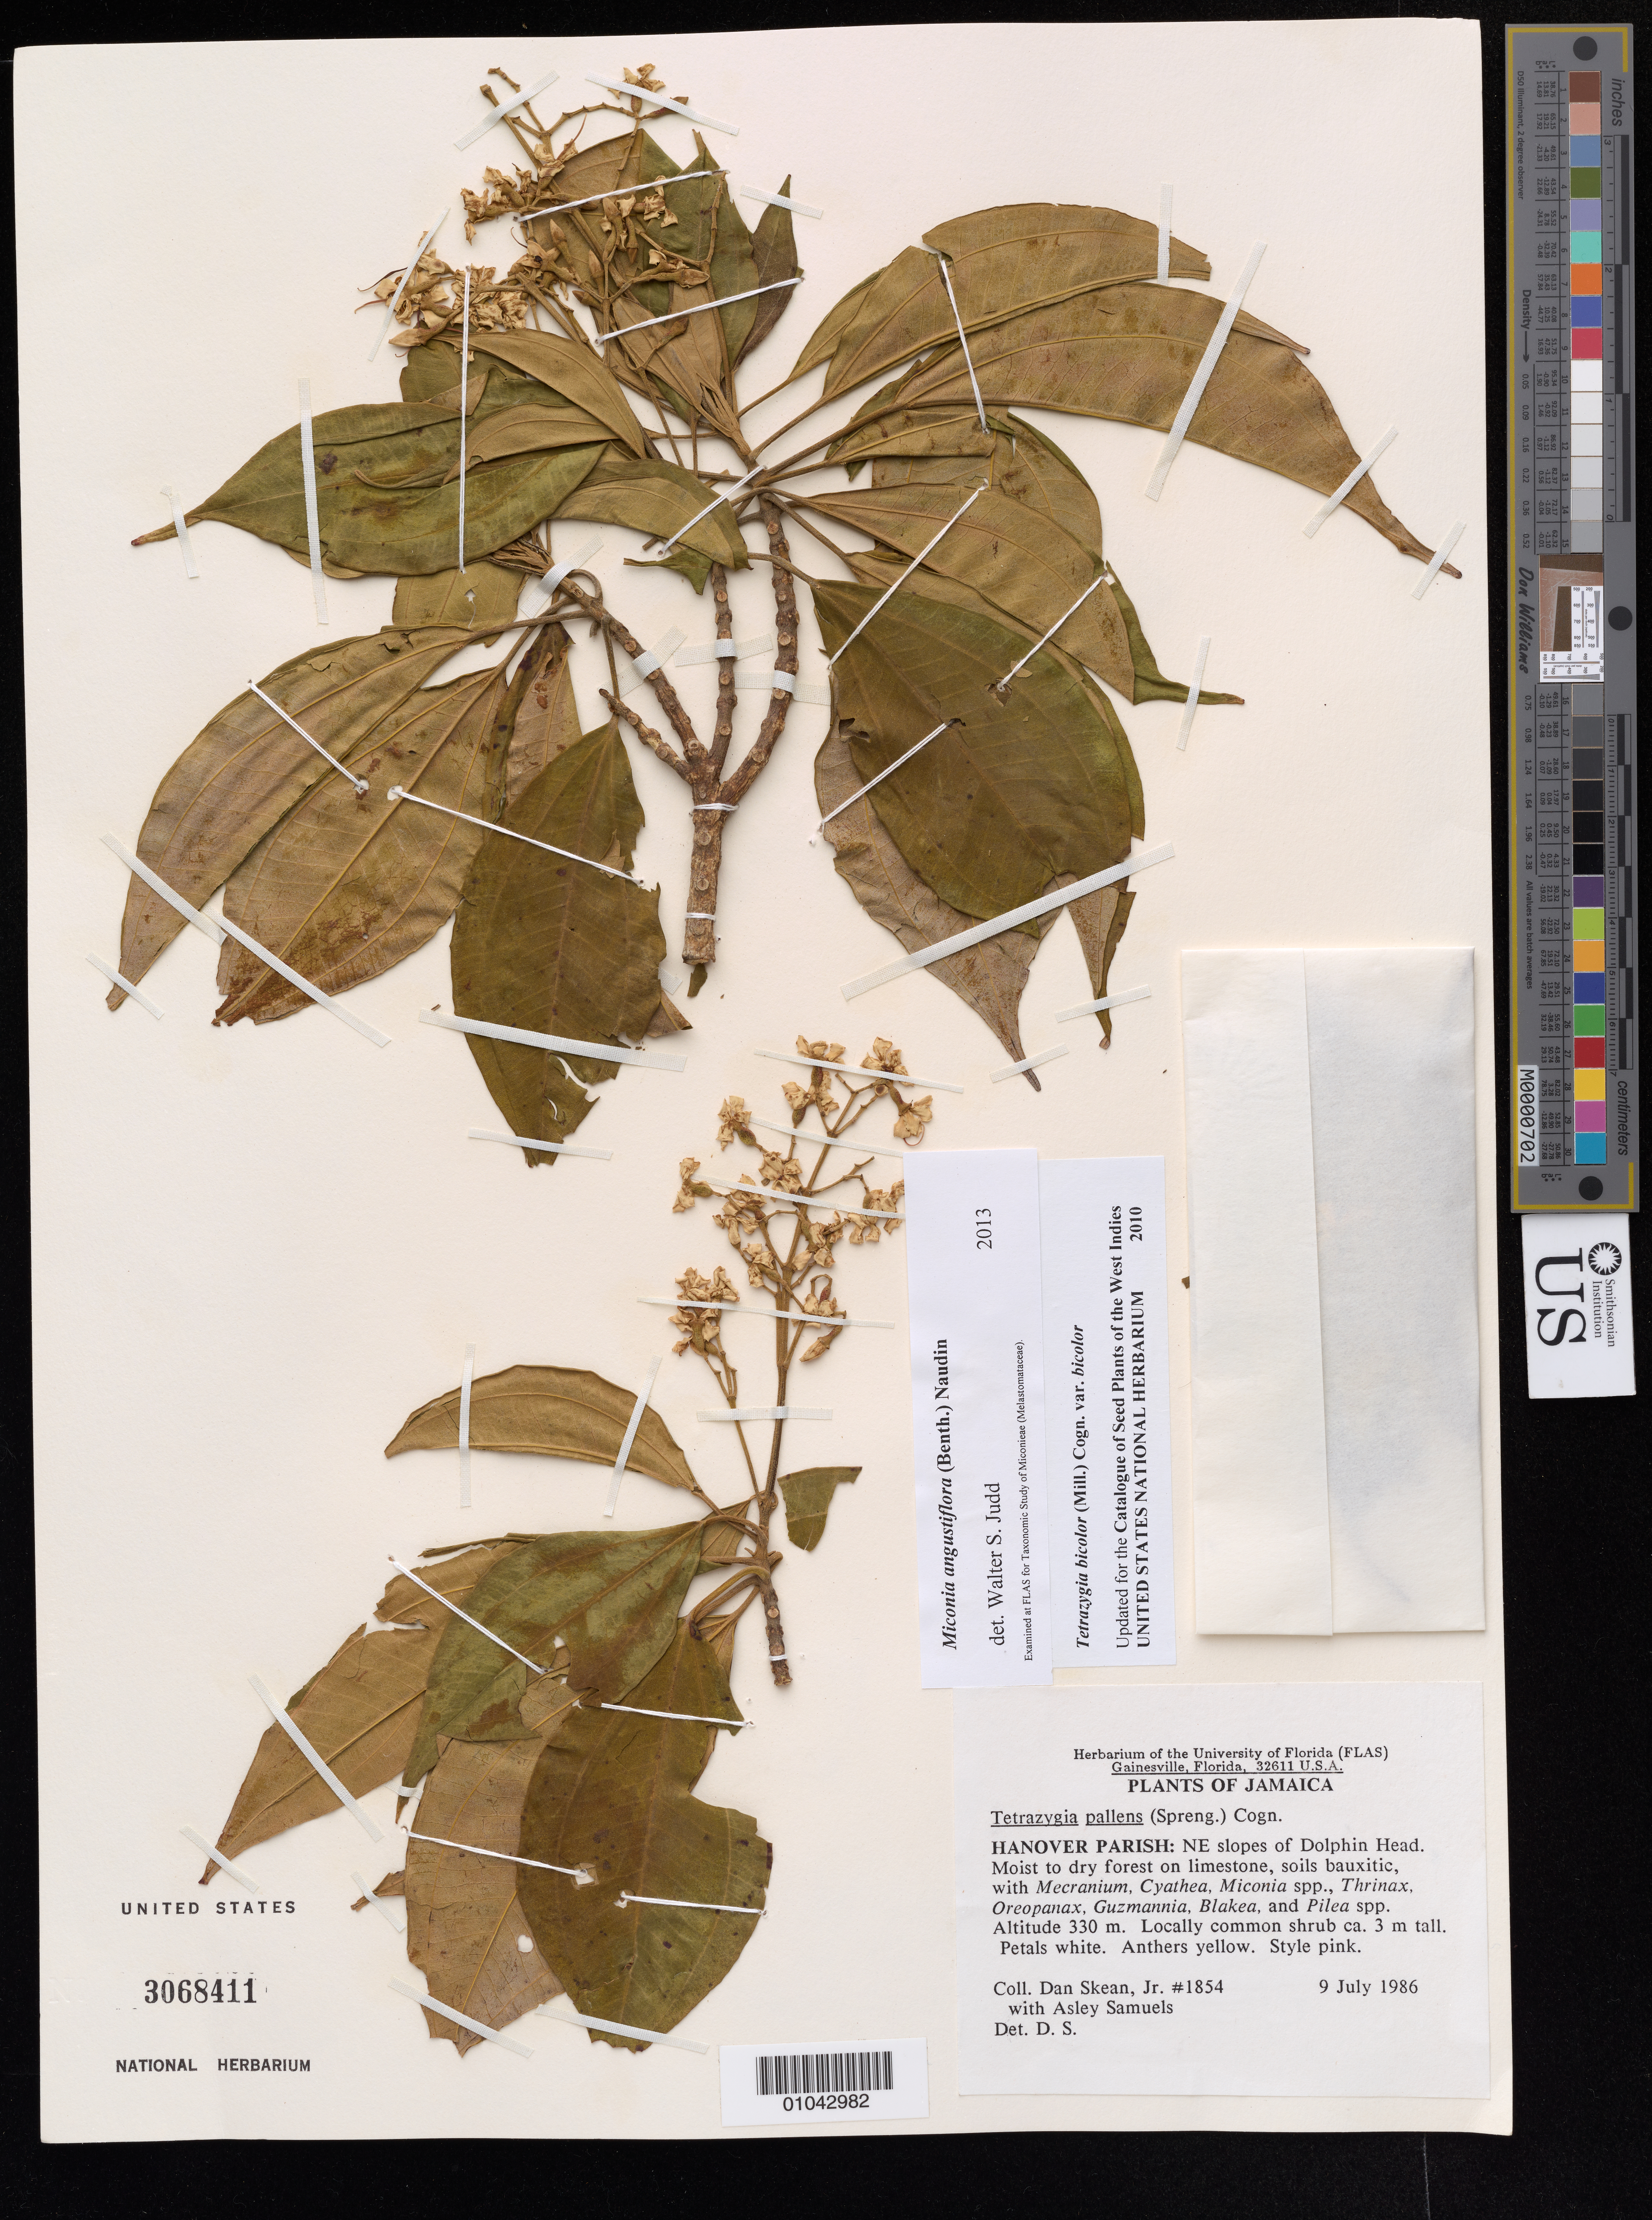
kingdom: Plantae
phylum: Tracheophyta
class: Magnoliopsida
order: Myrtales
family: Melastomataceae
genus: Miconia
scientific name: Miconia angustilamina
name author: (Judd & Skean) Judd & Ionta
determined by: Judd, Walter S.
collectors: D. Skean & A. Samuels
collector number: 1854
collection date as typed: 09 Jul 1986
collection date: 1986-07-09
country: Jamaica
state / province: Hanover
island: Jamaica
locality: NE slopes of Dolphin Head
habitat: Moist to dry forest on limestone, soils bauxitic, with Mecranium, Cyathea, Miconia spp., Thrinax, Oreopanax, Guzmannia, Blakea, Piles spp.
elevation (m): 330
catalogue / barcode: US 3068411